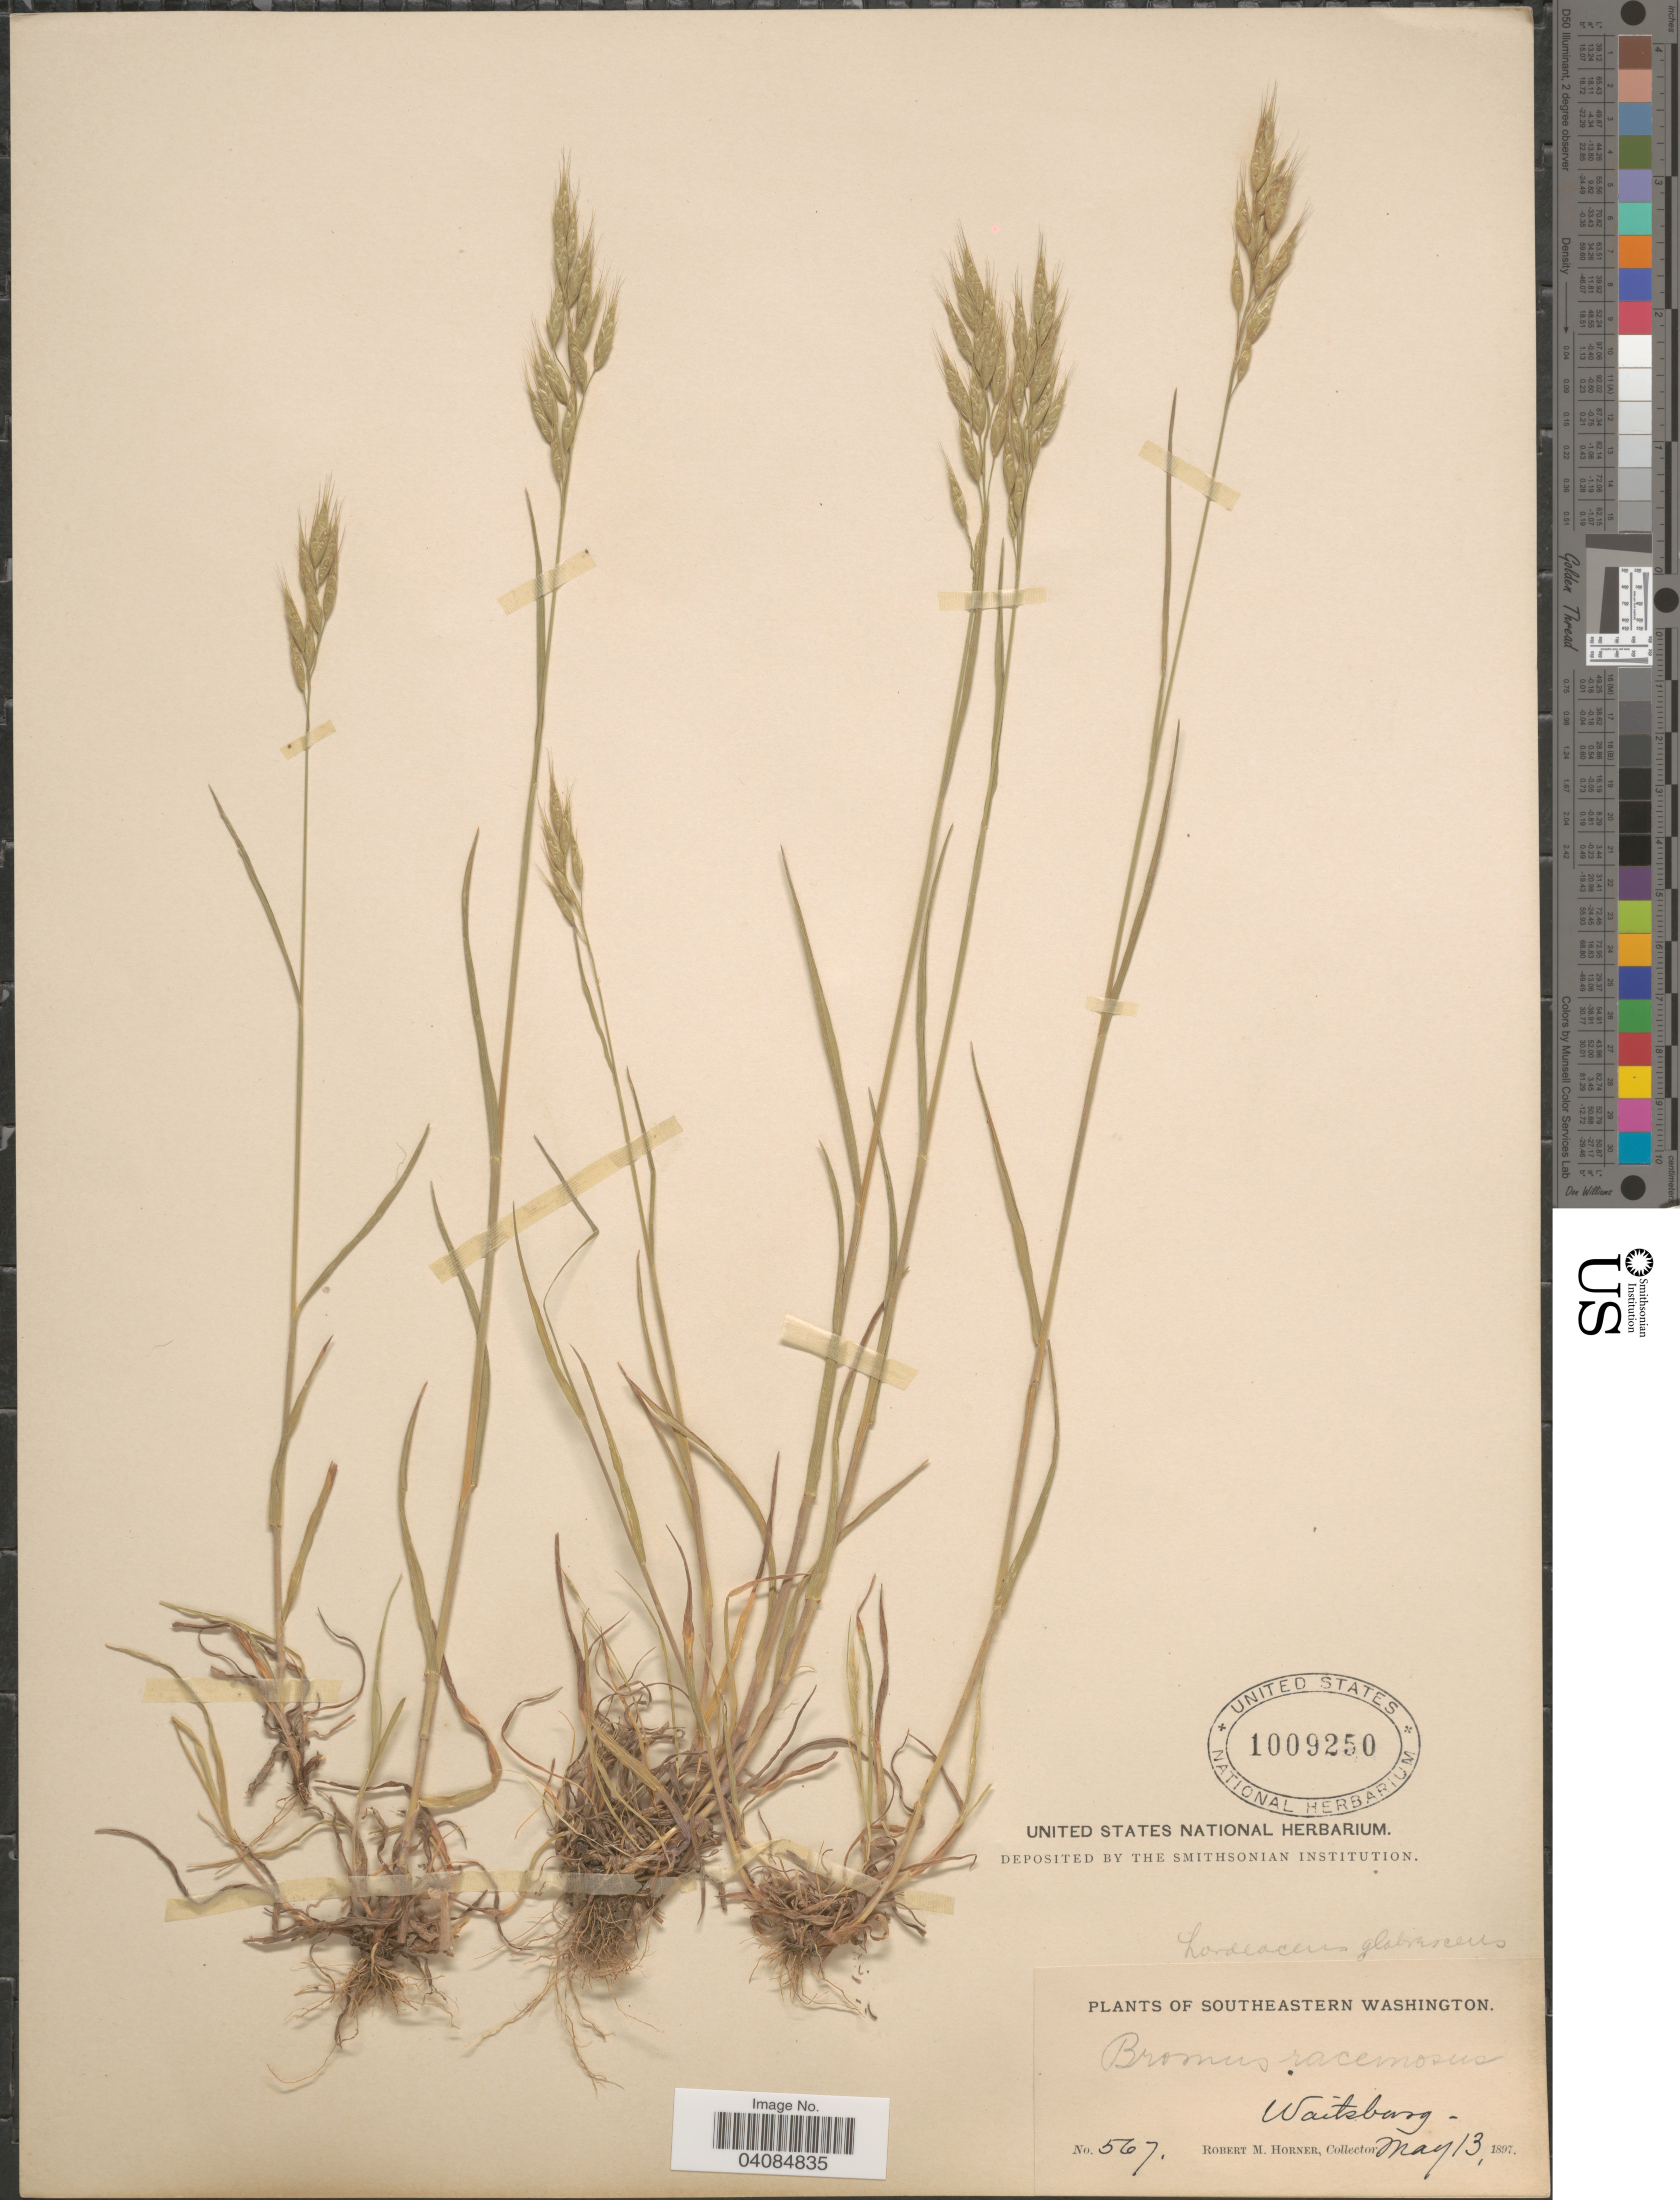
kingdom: Plantae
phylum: Tracheophyta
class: Liliopsida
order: Poales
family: Poaceae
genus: Bromus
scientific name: Bromus racemosus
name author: L.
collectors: R. Horner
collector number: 567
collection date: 1897-05-13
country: United States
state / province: Washington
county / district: Walla Walla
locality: Southeastern Washington. Waitsburg.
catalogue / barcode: US 1009250